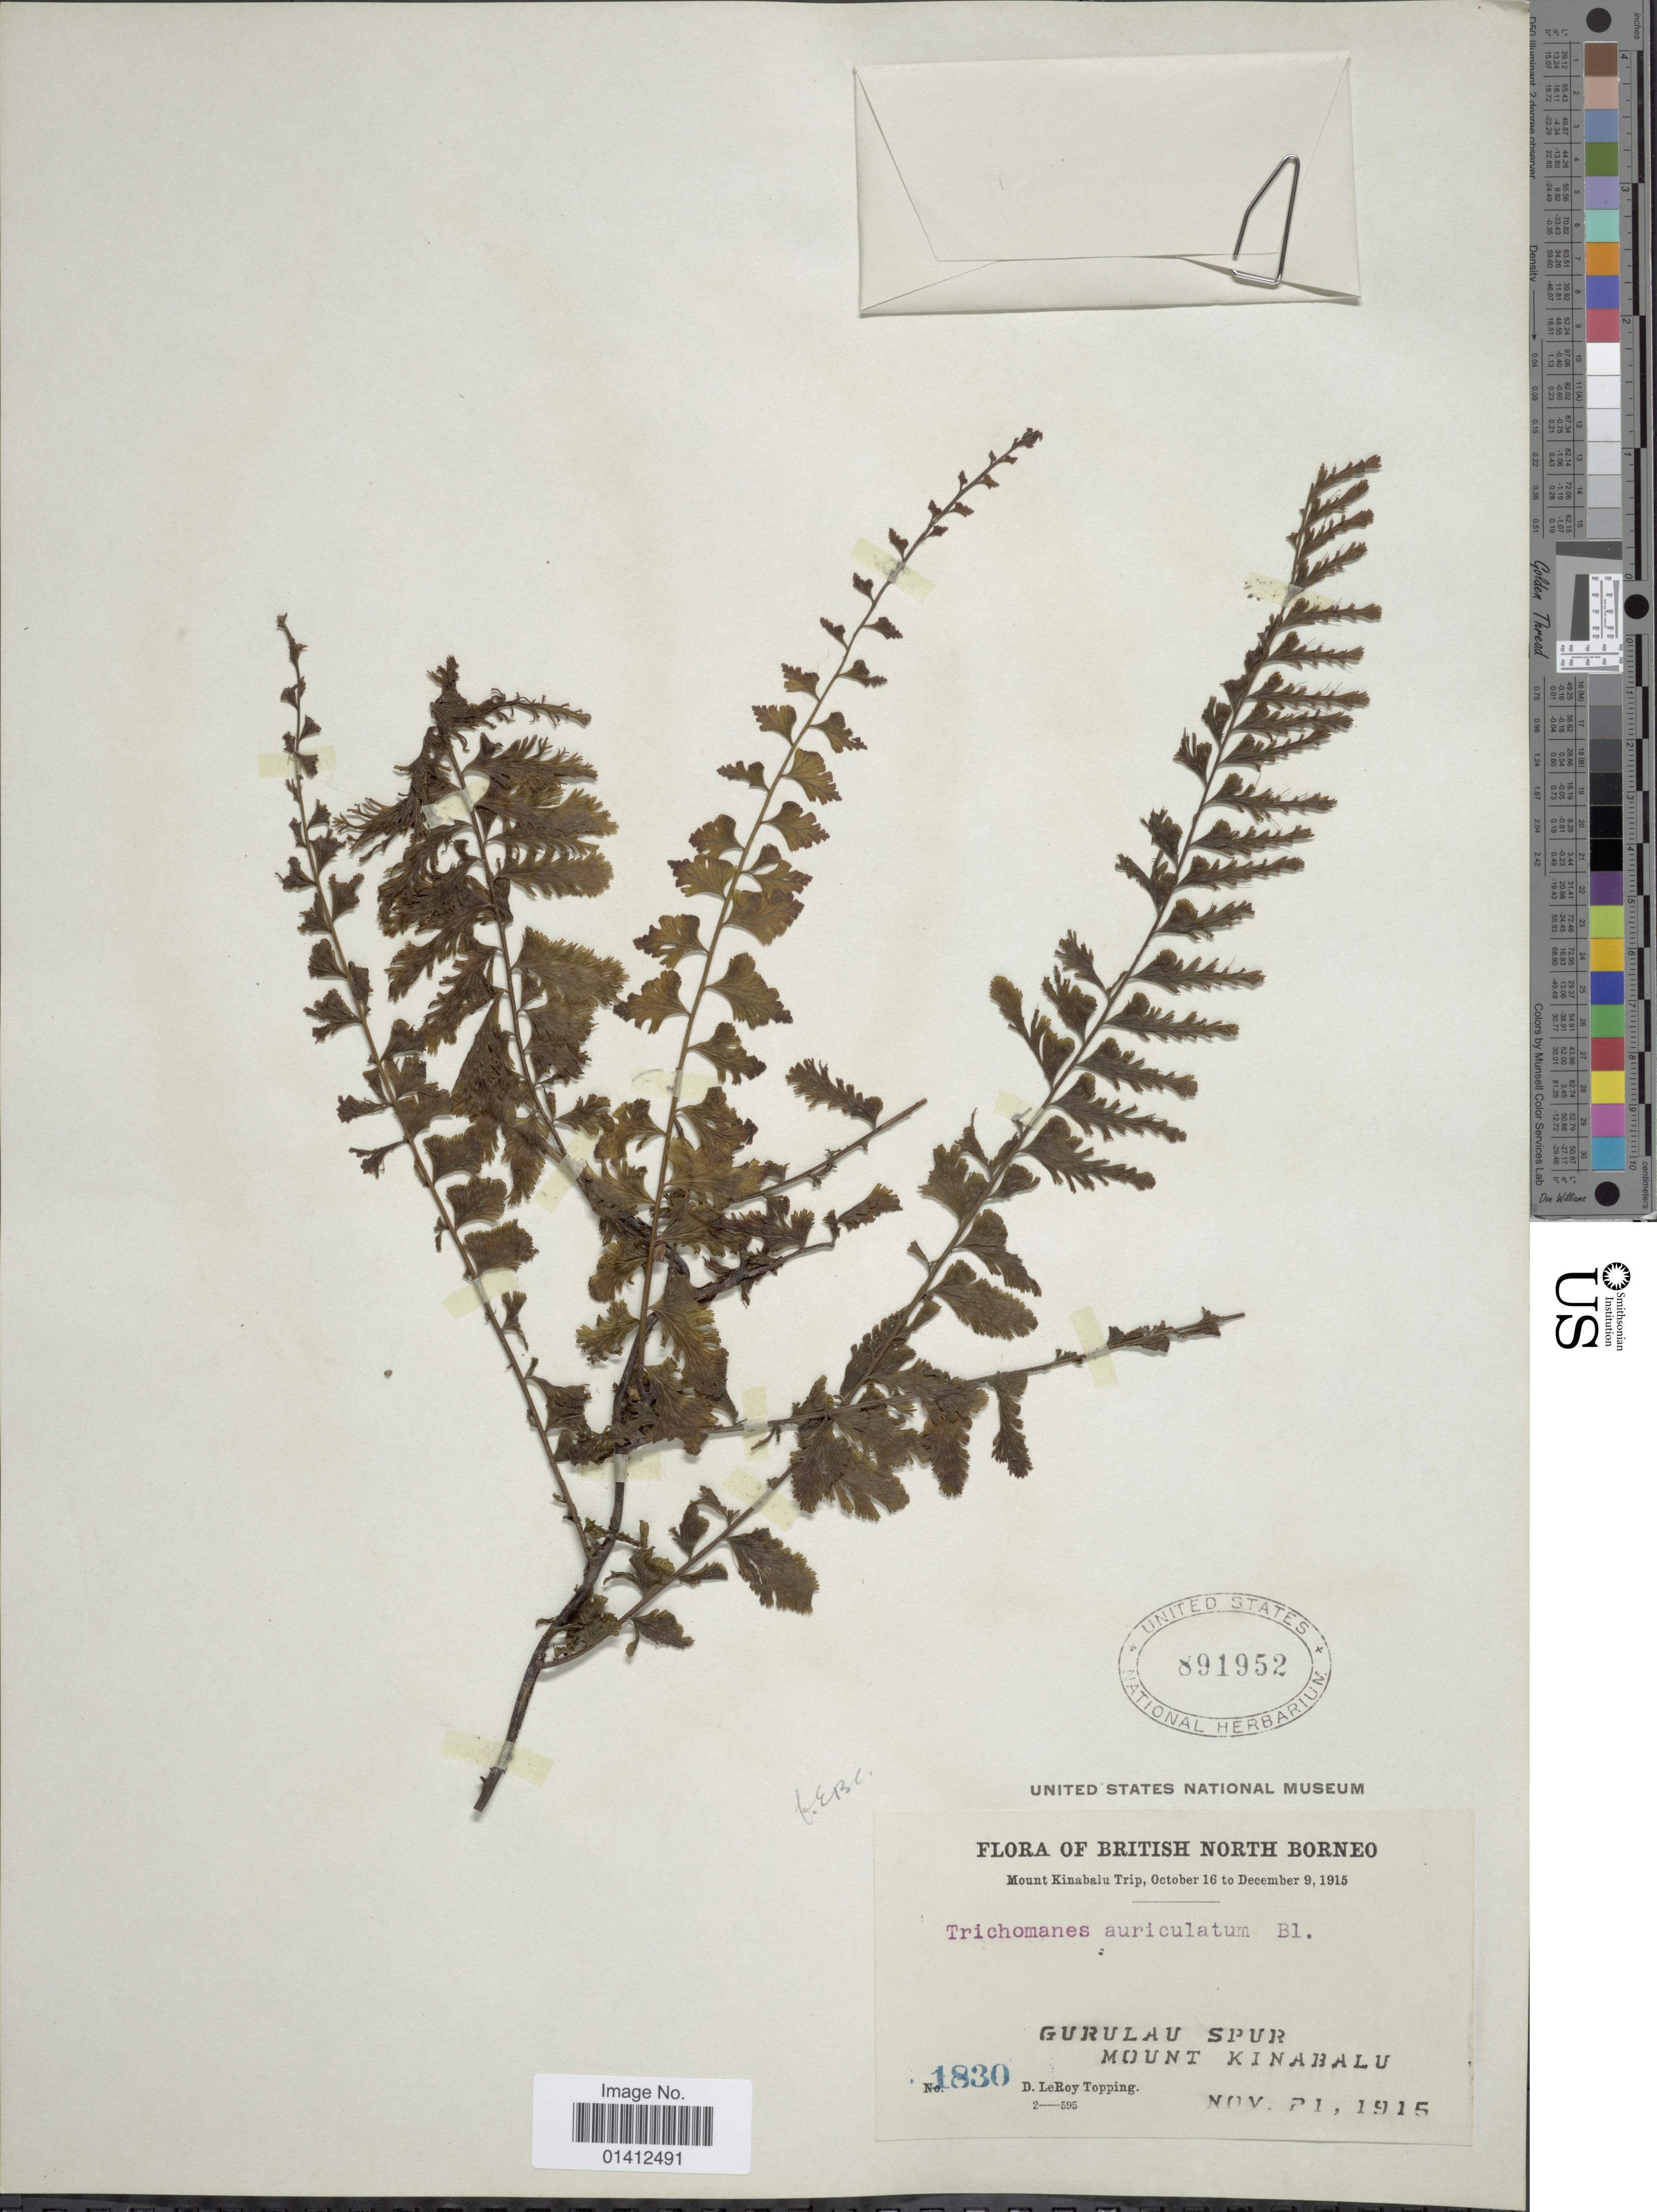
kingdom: Plantae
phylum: Tracheophyta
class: Polypodiopsida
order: Hymenophyllales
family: Hymenophyllaceae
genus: Vandenboschia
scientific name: Vandenboschia auriculata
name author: (Blume) Copel.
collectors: D. L. Topping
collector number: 1830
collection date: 1915-11-21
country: Malaysia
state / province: Sabah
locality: British NorthBorneo, Gurulau Spur, Mount Kinabalu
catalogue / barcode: US 891952